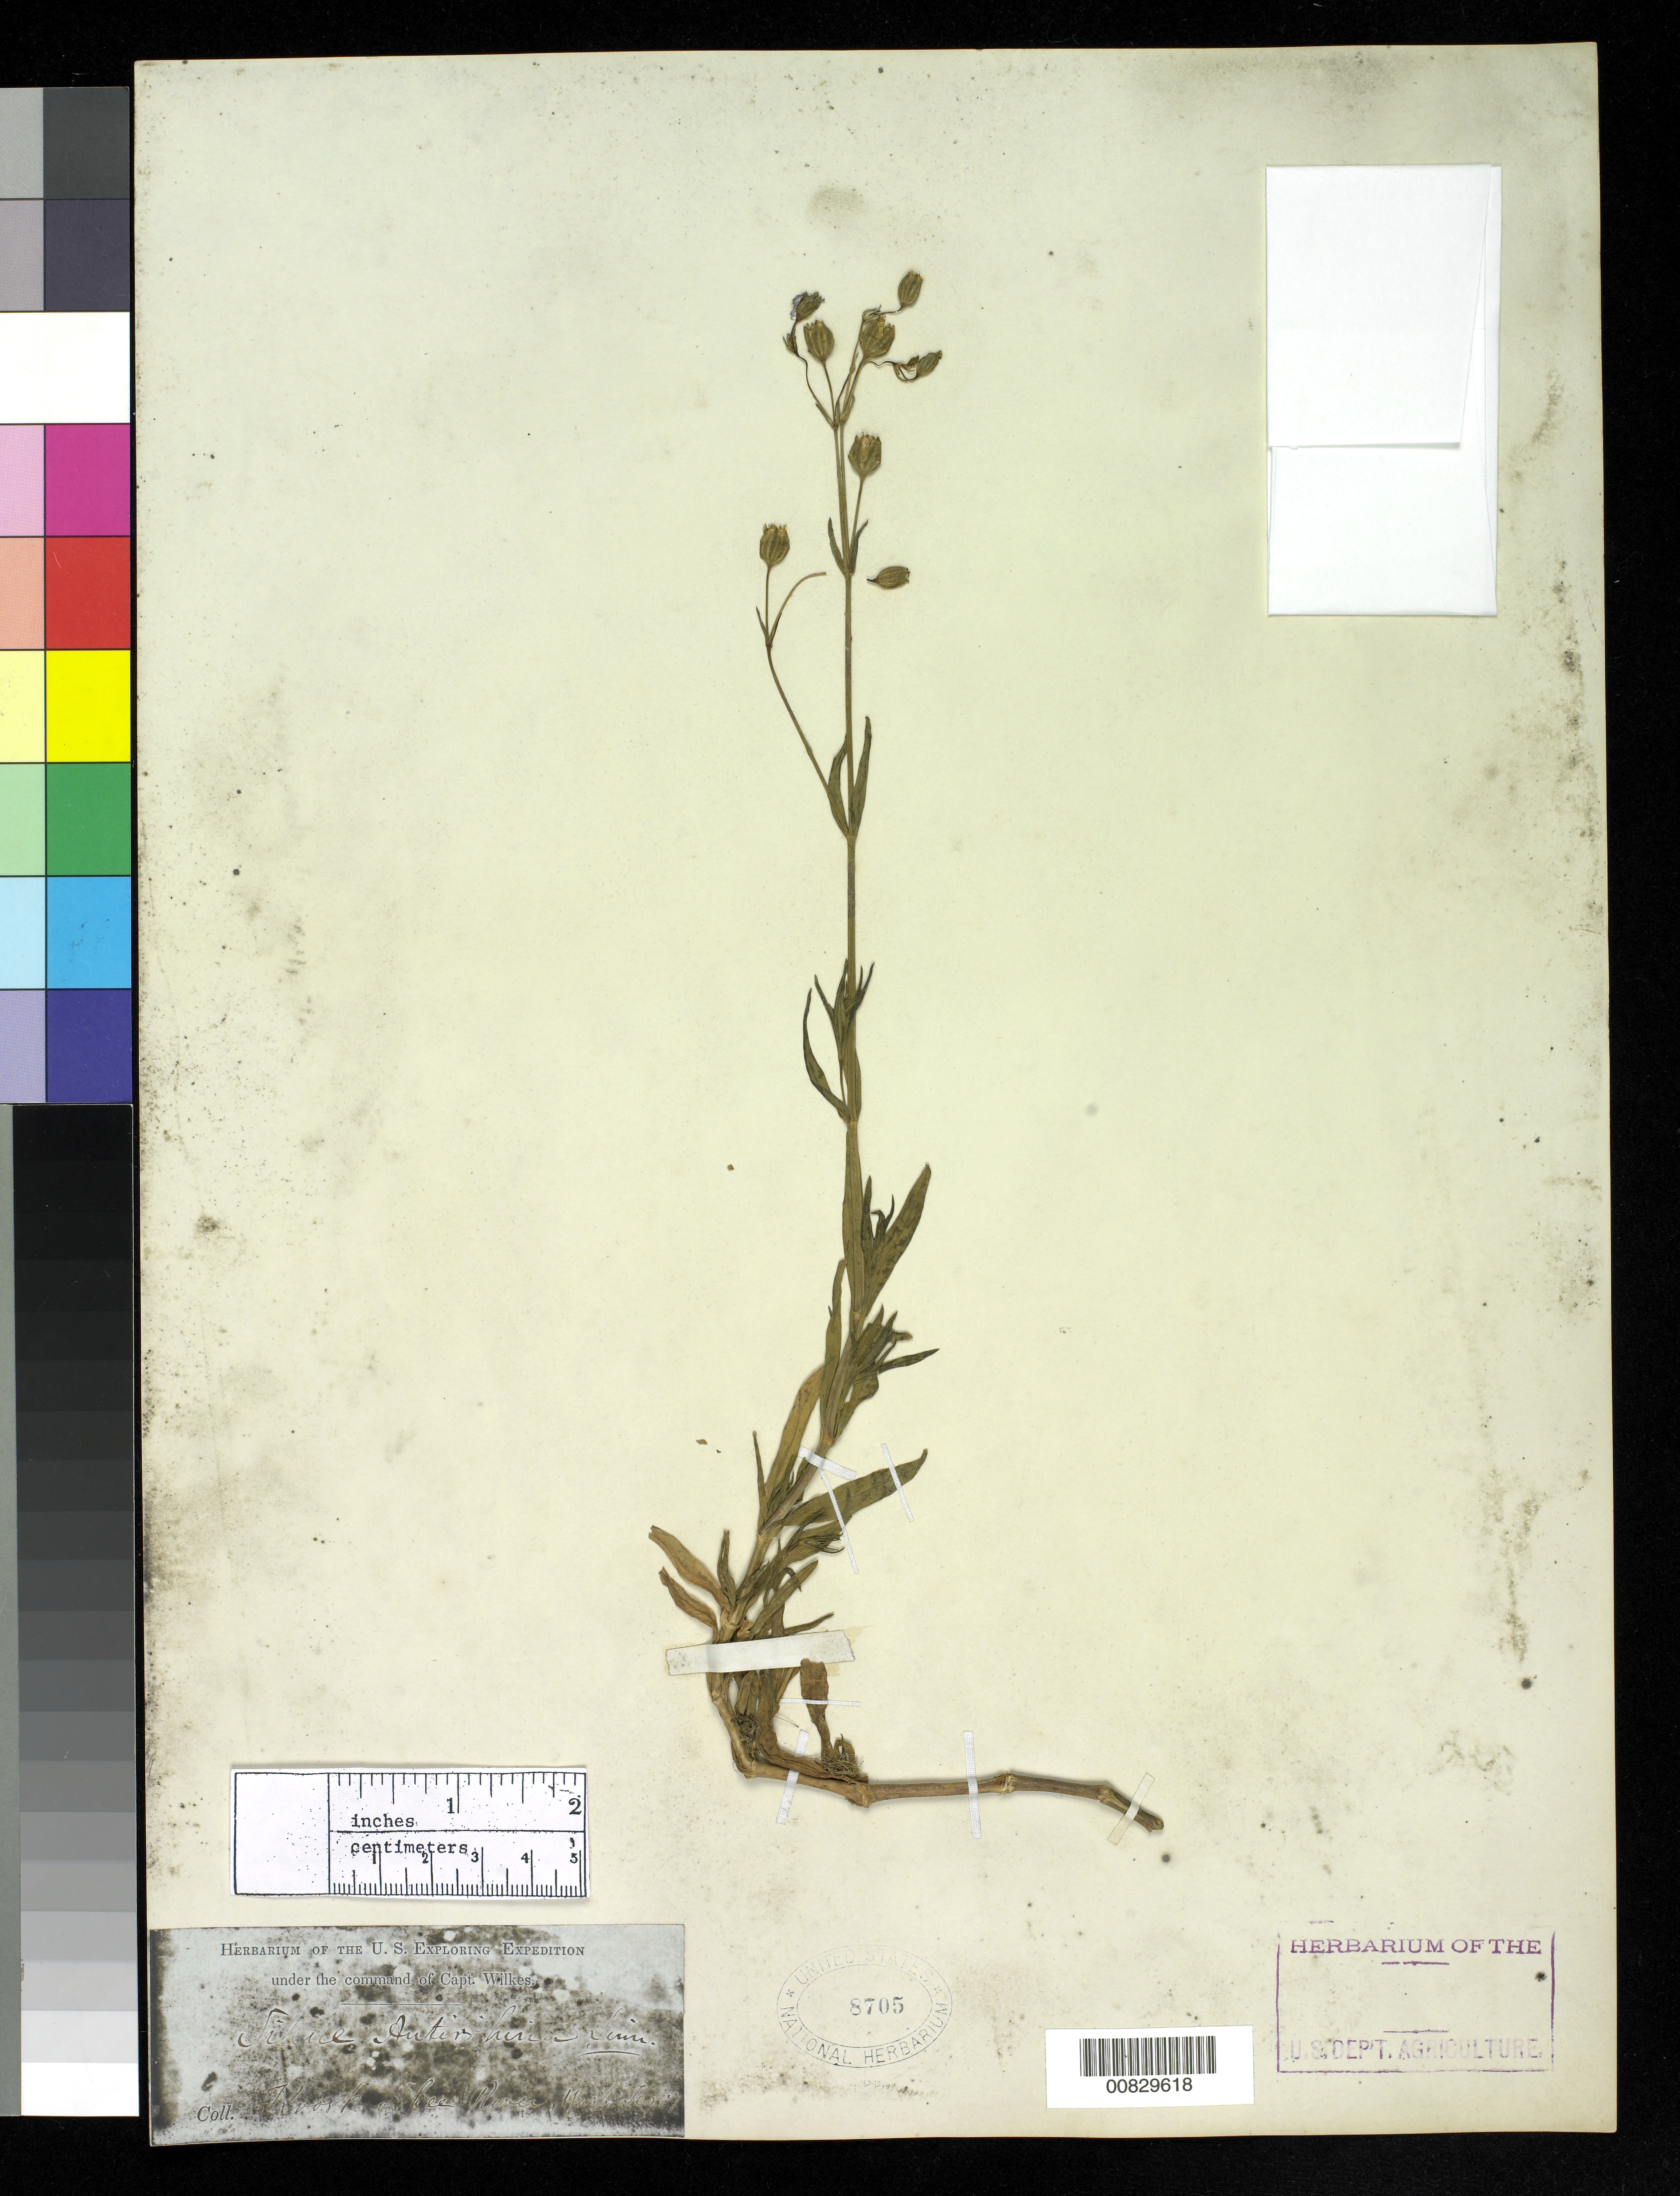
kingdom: Plantae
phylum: Tracheophyta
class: Magnoliopsida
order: Caryophyllales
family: Caryophyllaceae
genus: Silene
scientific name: Silene antirrhina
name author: L.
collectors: Wilkes Explor. Exped.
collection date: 1838/1842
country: United States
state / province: Washington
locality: Kooskooskee River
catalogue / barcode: US 8705